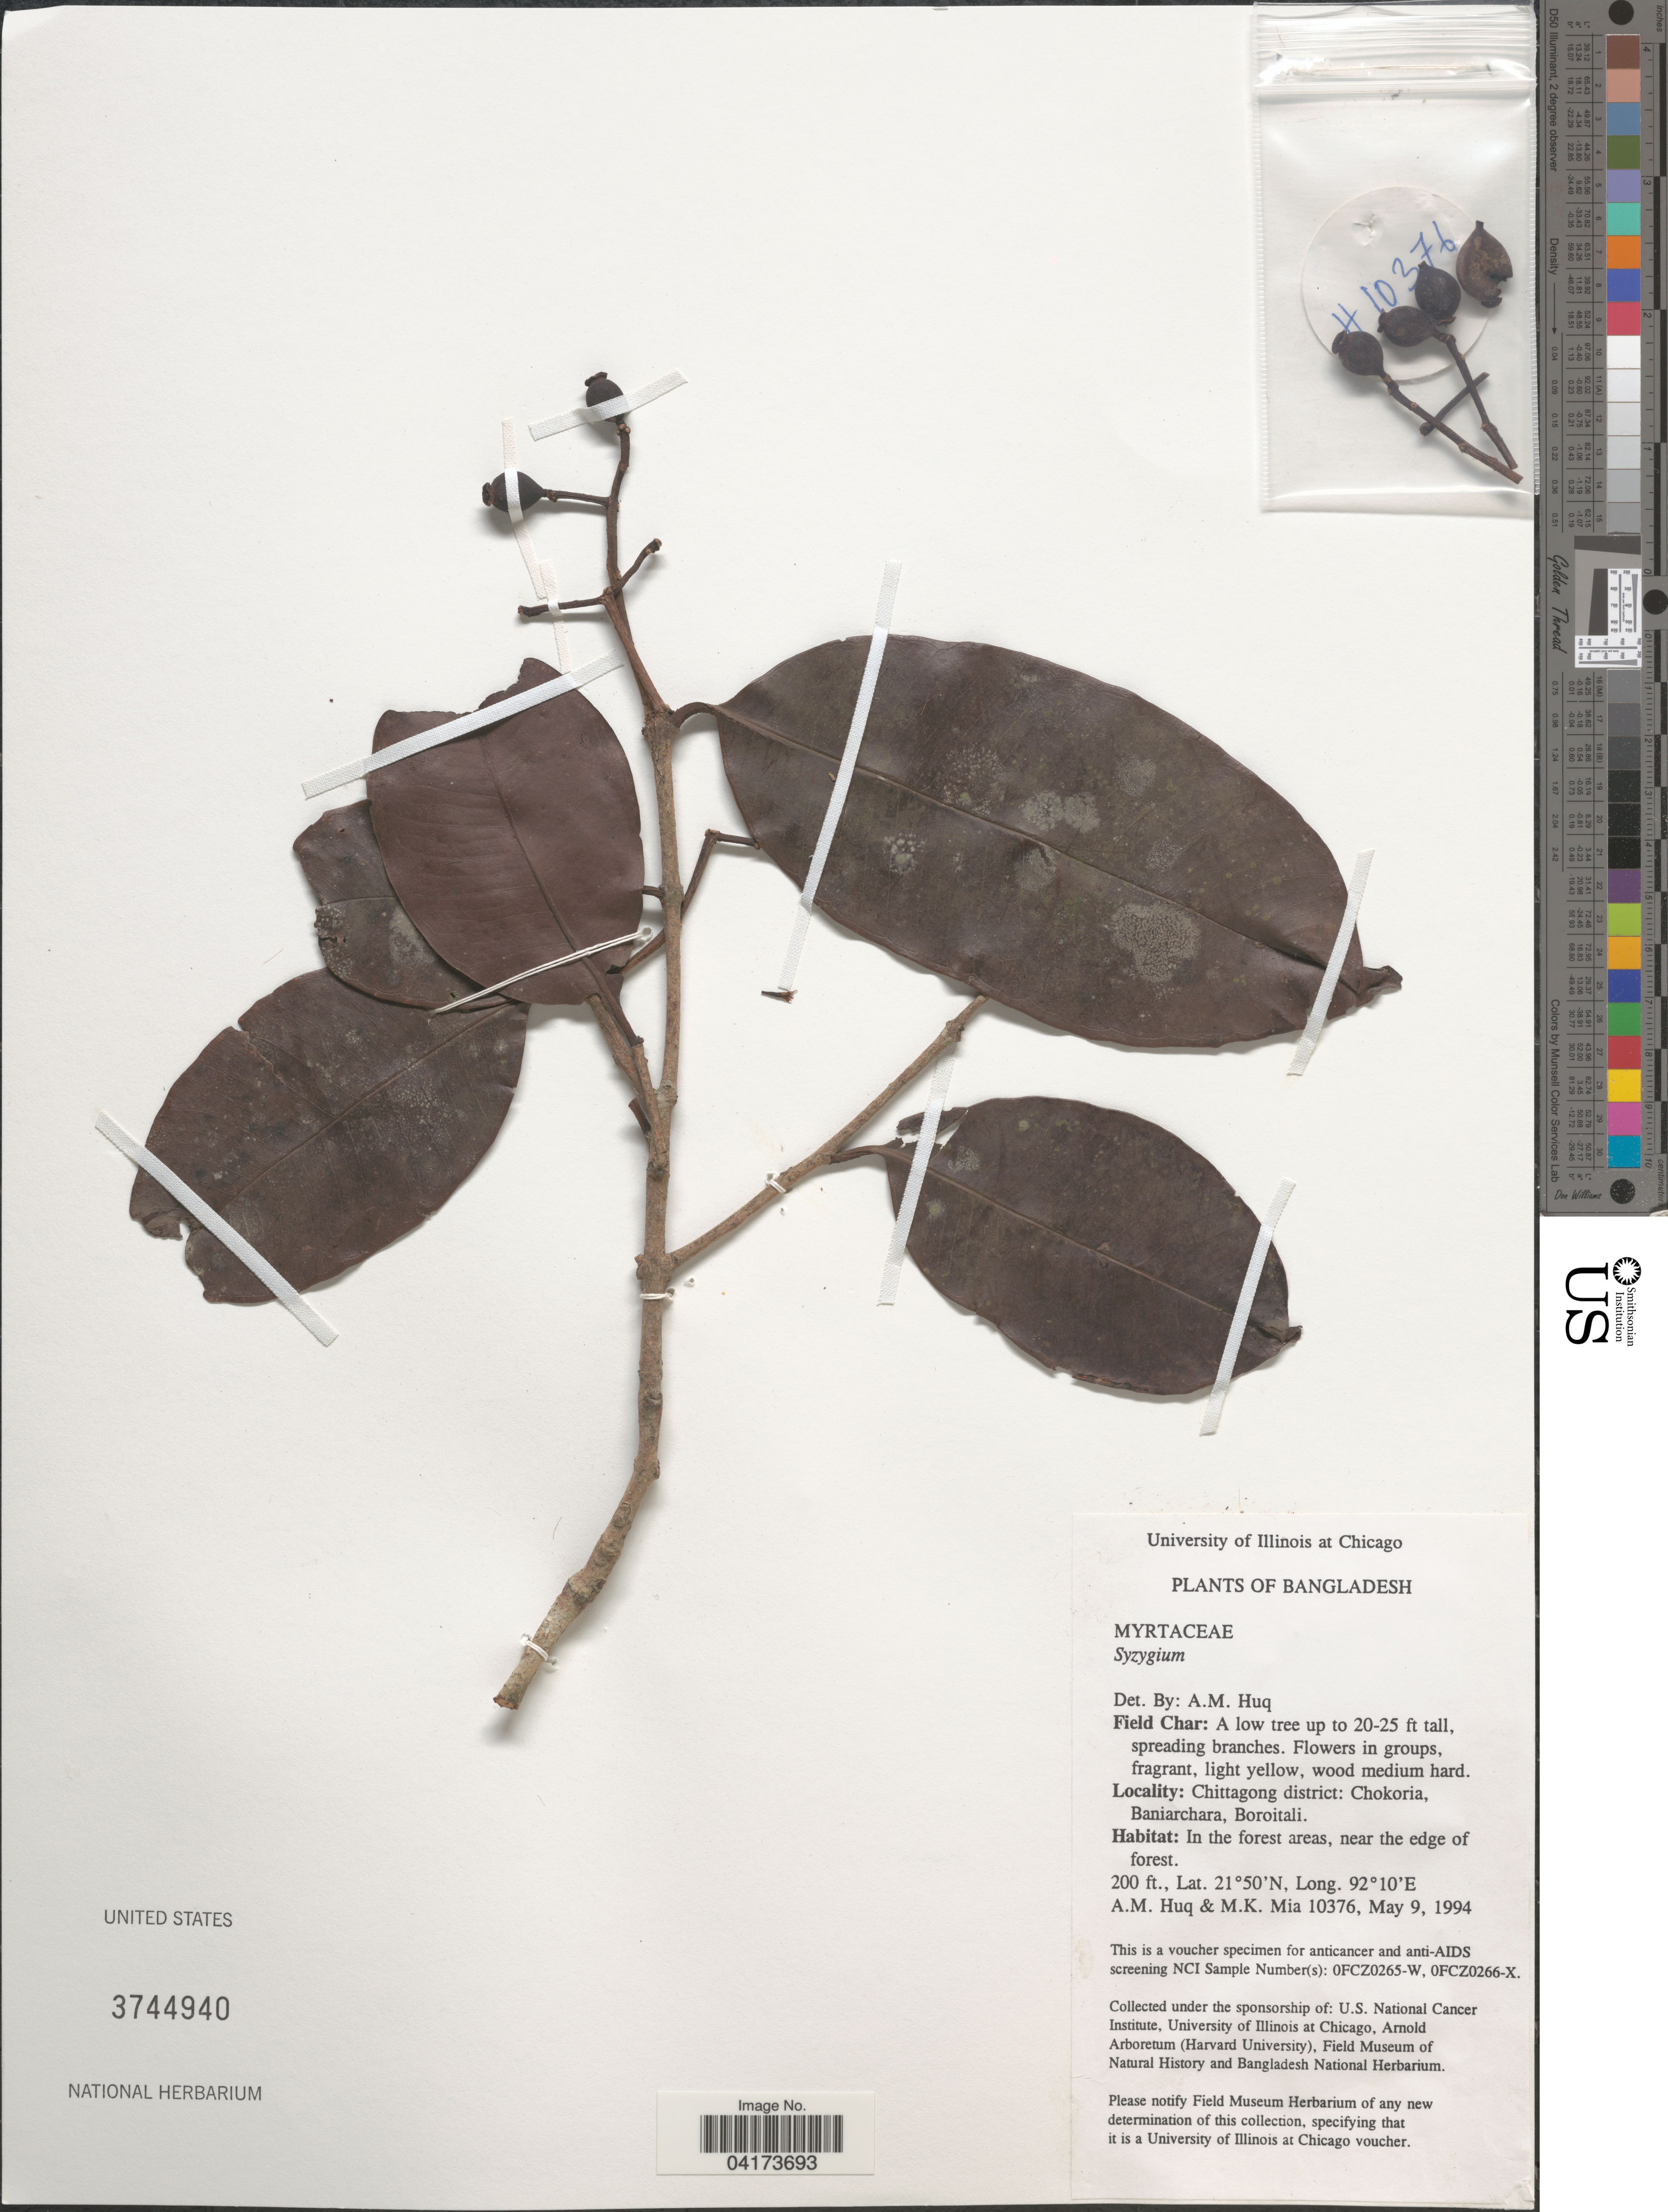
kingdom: Plantae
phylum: Tracheophyta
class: Magnoliopsida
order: Myrtales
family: Myrtaceae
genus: Syzygium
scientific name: Syzygium sp.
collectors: A. M. Huq & M. Mia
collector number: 10376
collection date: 1994-05-09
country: Bangladesh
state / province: Chittagong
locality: Chittagong district: Chokoria, Baniarchara, Boroitali.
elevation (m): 61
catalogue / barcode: US 3744940